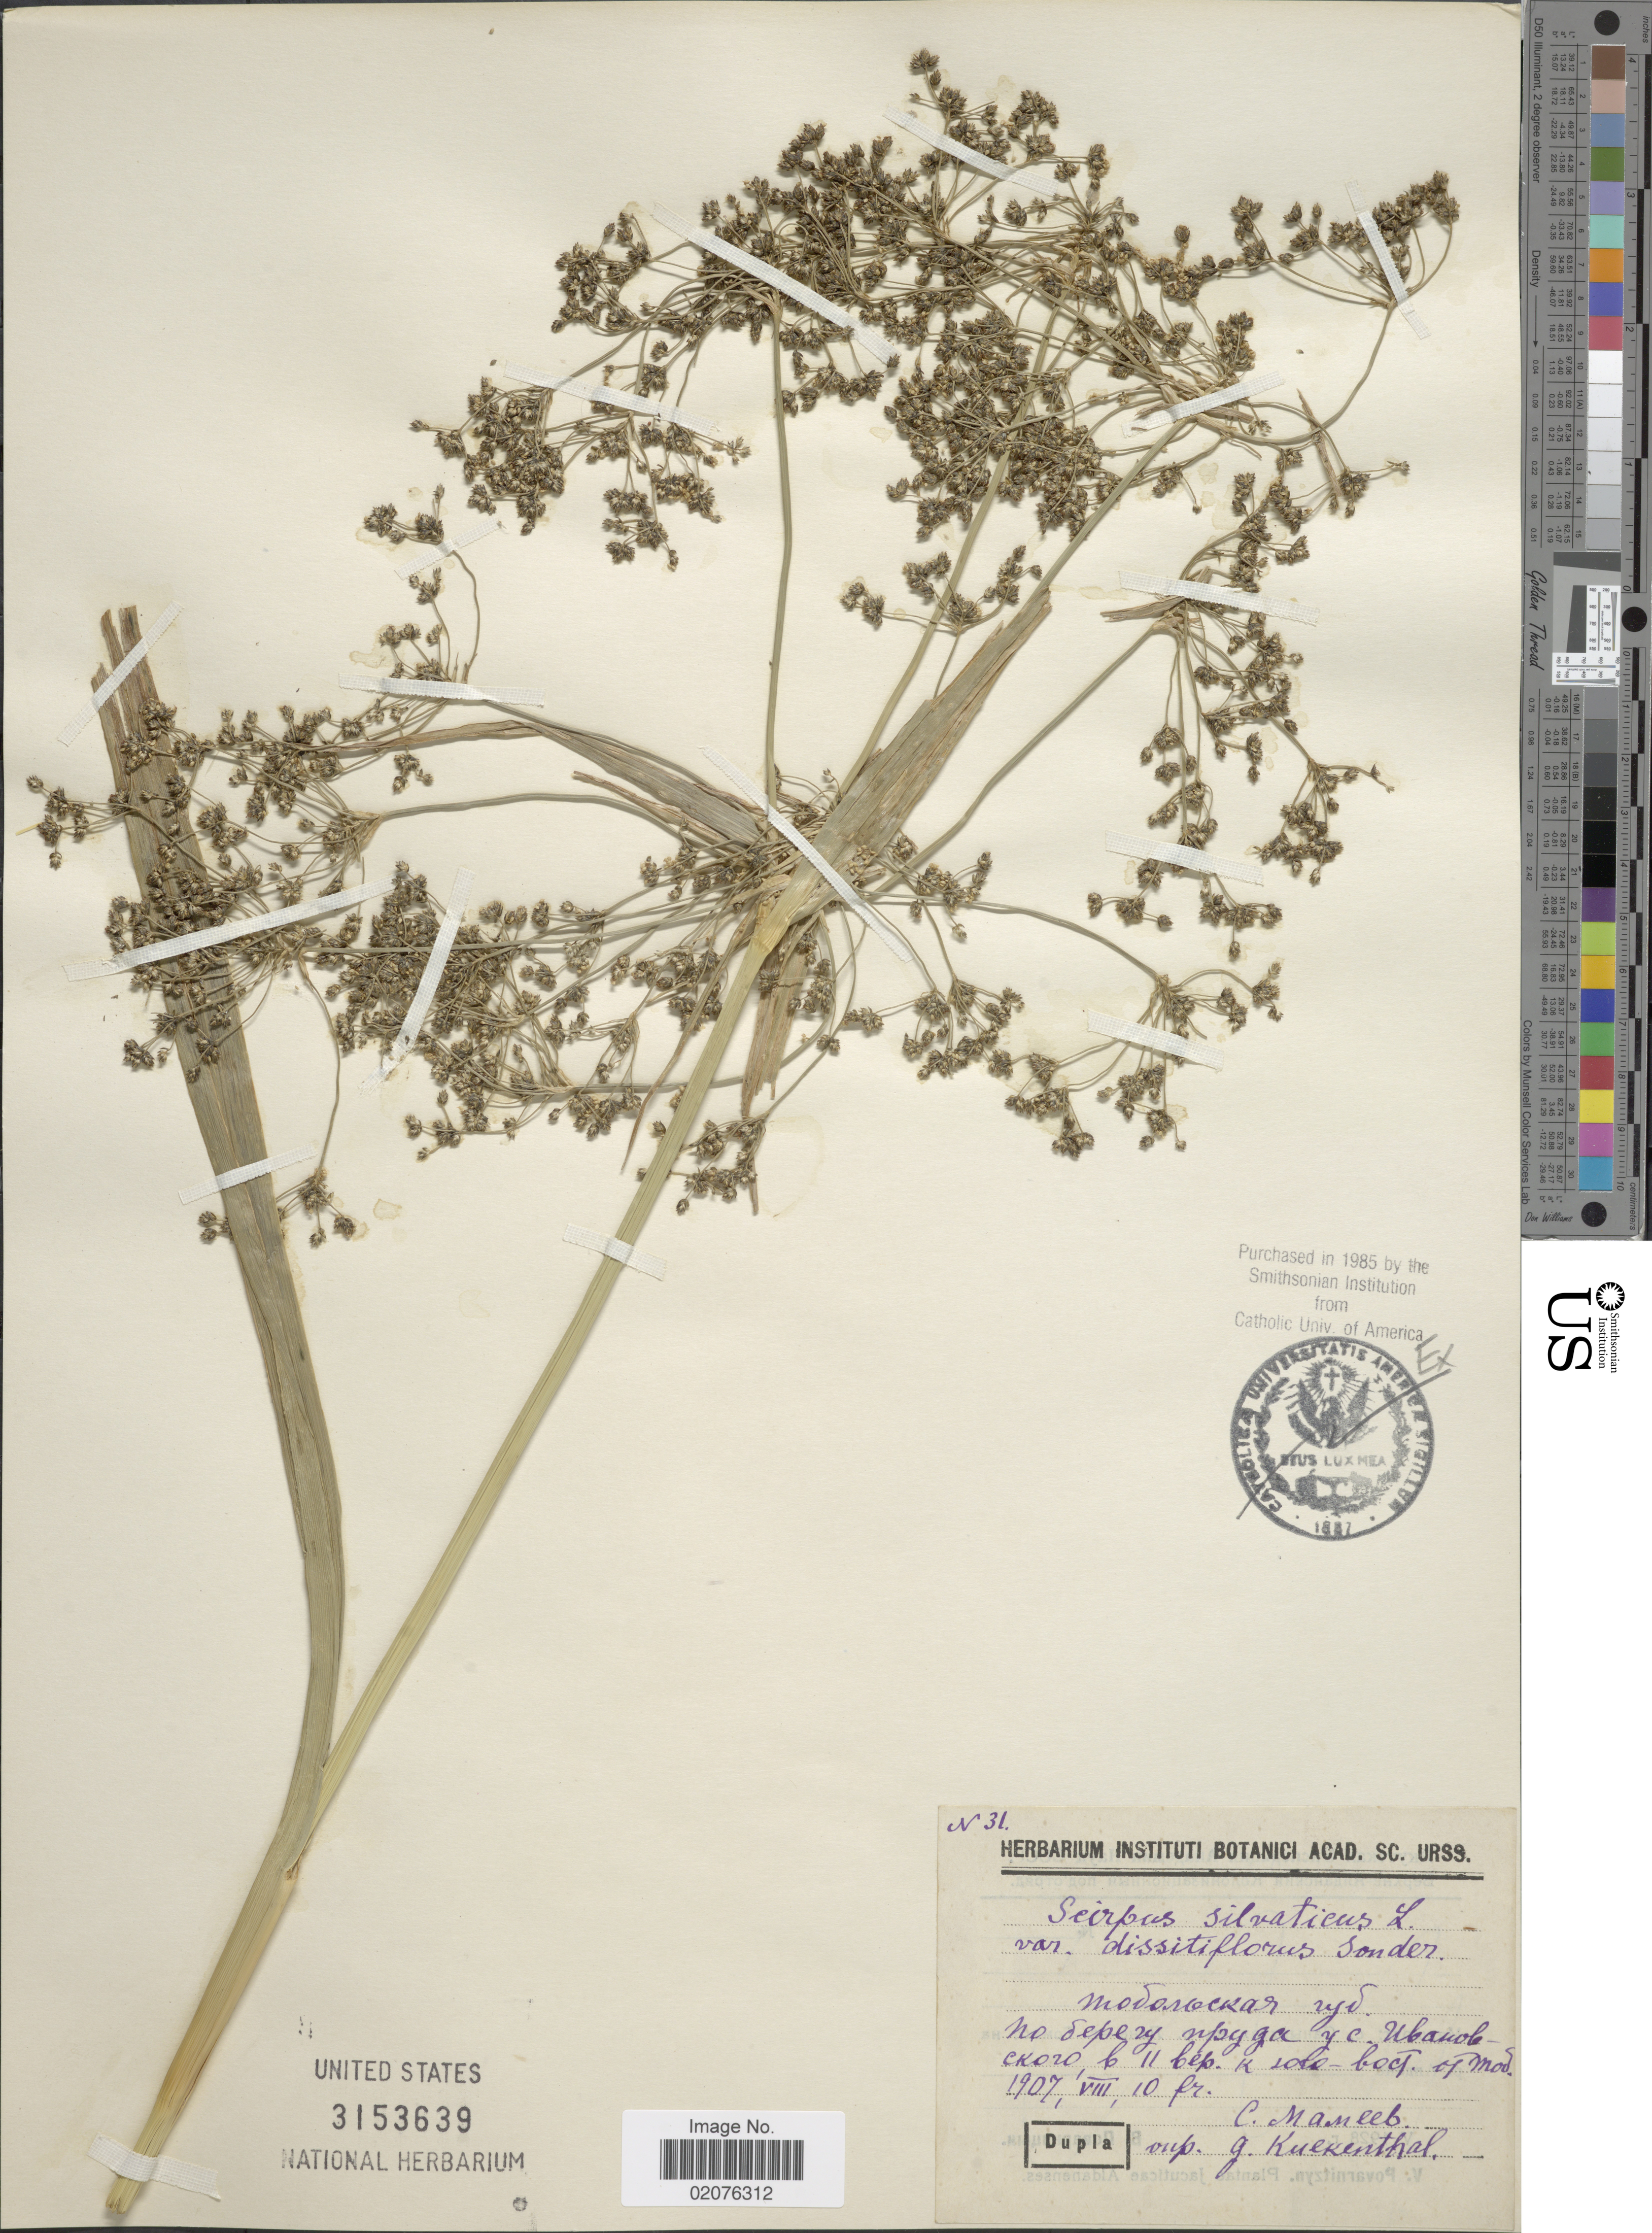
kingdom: Plantae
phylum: Tracheophyta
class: Liliopsida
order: Poales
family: Cyperaceae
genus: Scirpus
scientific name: Scirpus sylvaticus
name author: L.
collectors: C. Mameev & G. Kuekenthal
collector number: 31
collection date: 1907-08-10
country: Russian Federation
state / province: Tyumen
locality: Pond near village Ivanovskoe, SE of Tobolsk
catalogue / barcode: US 3153639